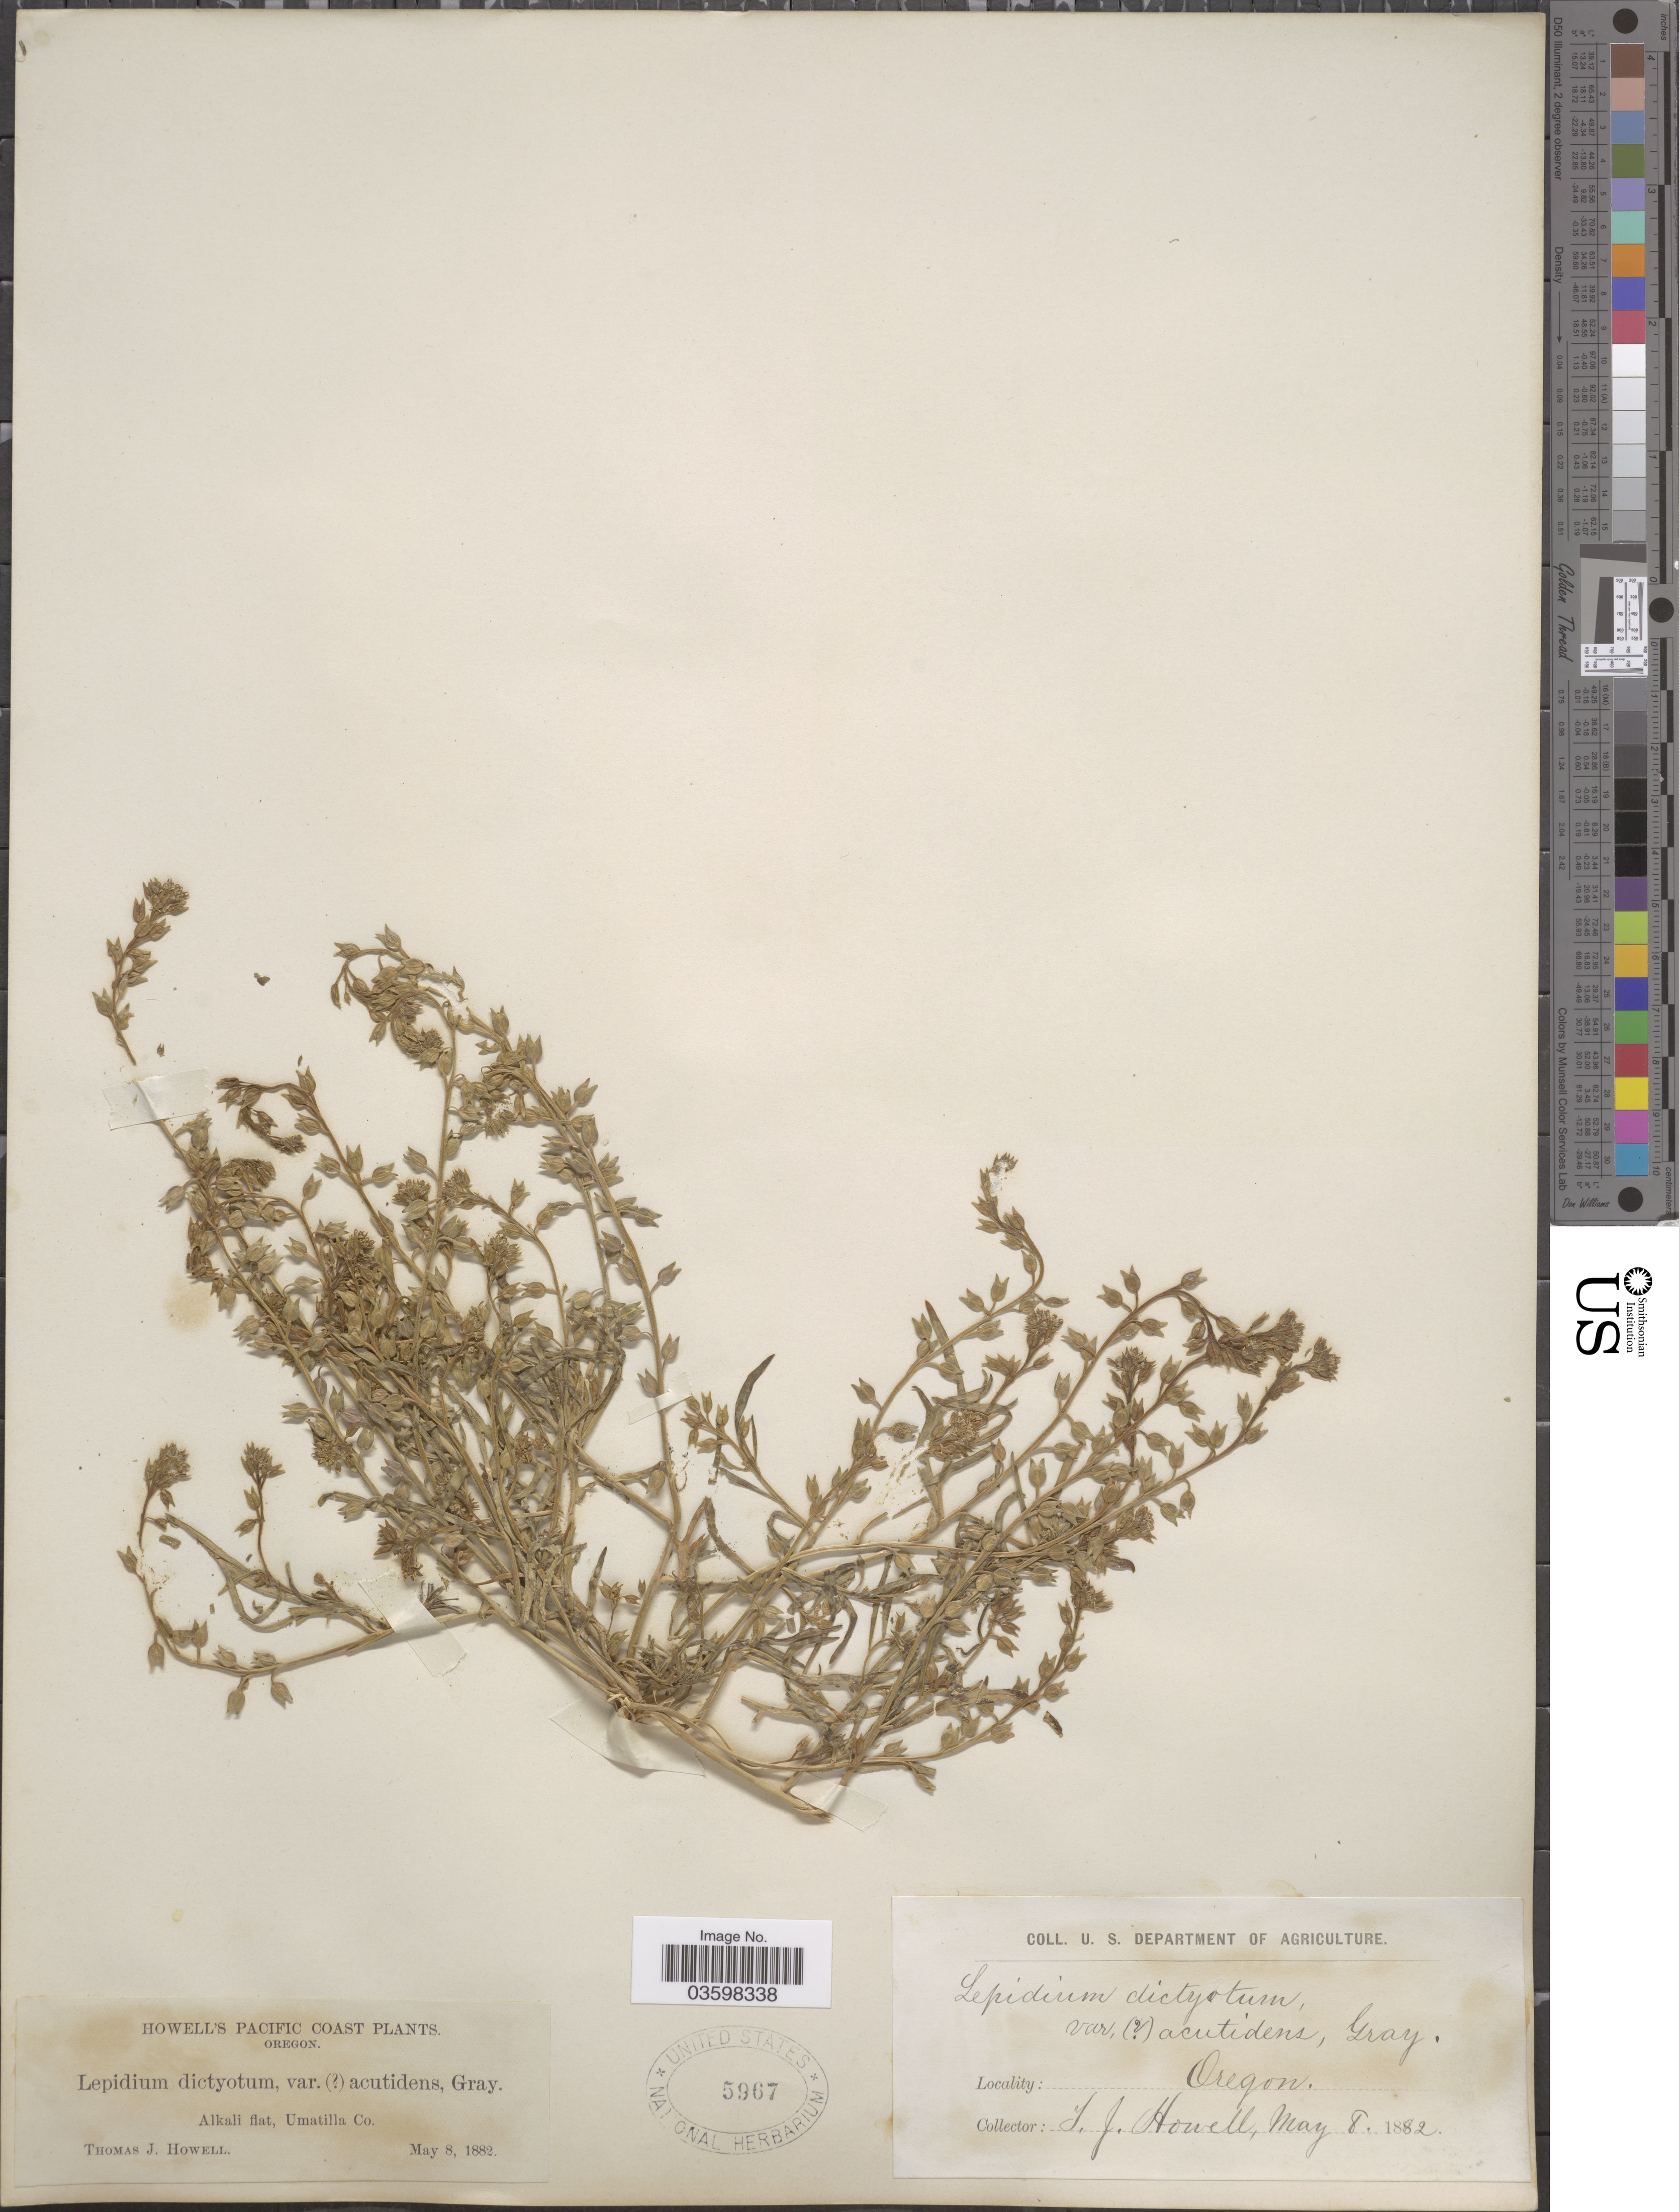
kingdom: Plantae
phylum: Tracheophyta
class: Magnoliopsida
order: Brassicales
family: Brassicaceae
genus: Lepidium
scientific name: Lepidium dictyotum var. acutidens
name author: A. Gray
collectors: T. J. Howell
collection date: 1882-05-08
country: United States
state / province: Oregon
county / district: Umatilla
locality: Pacific Coast. Alkali flat, Umatilla Co.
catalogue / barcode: US 5967